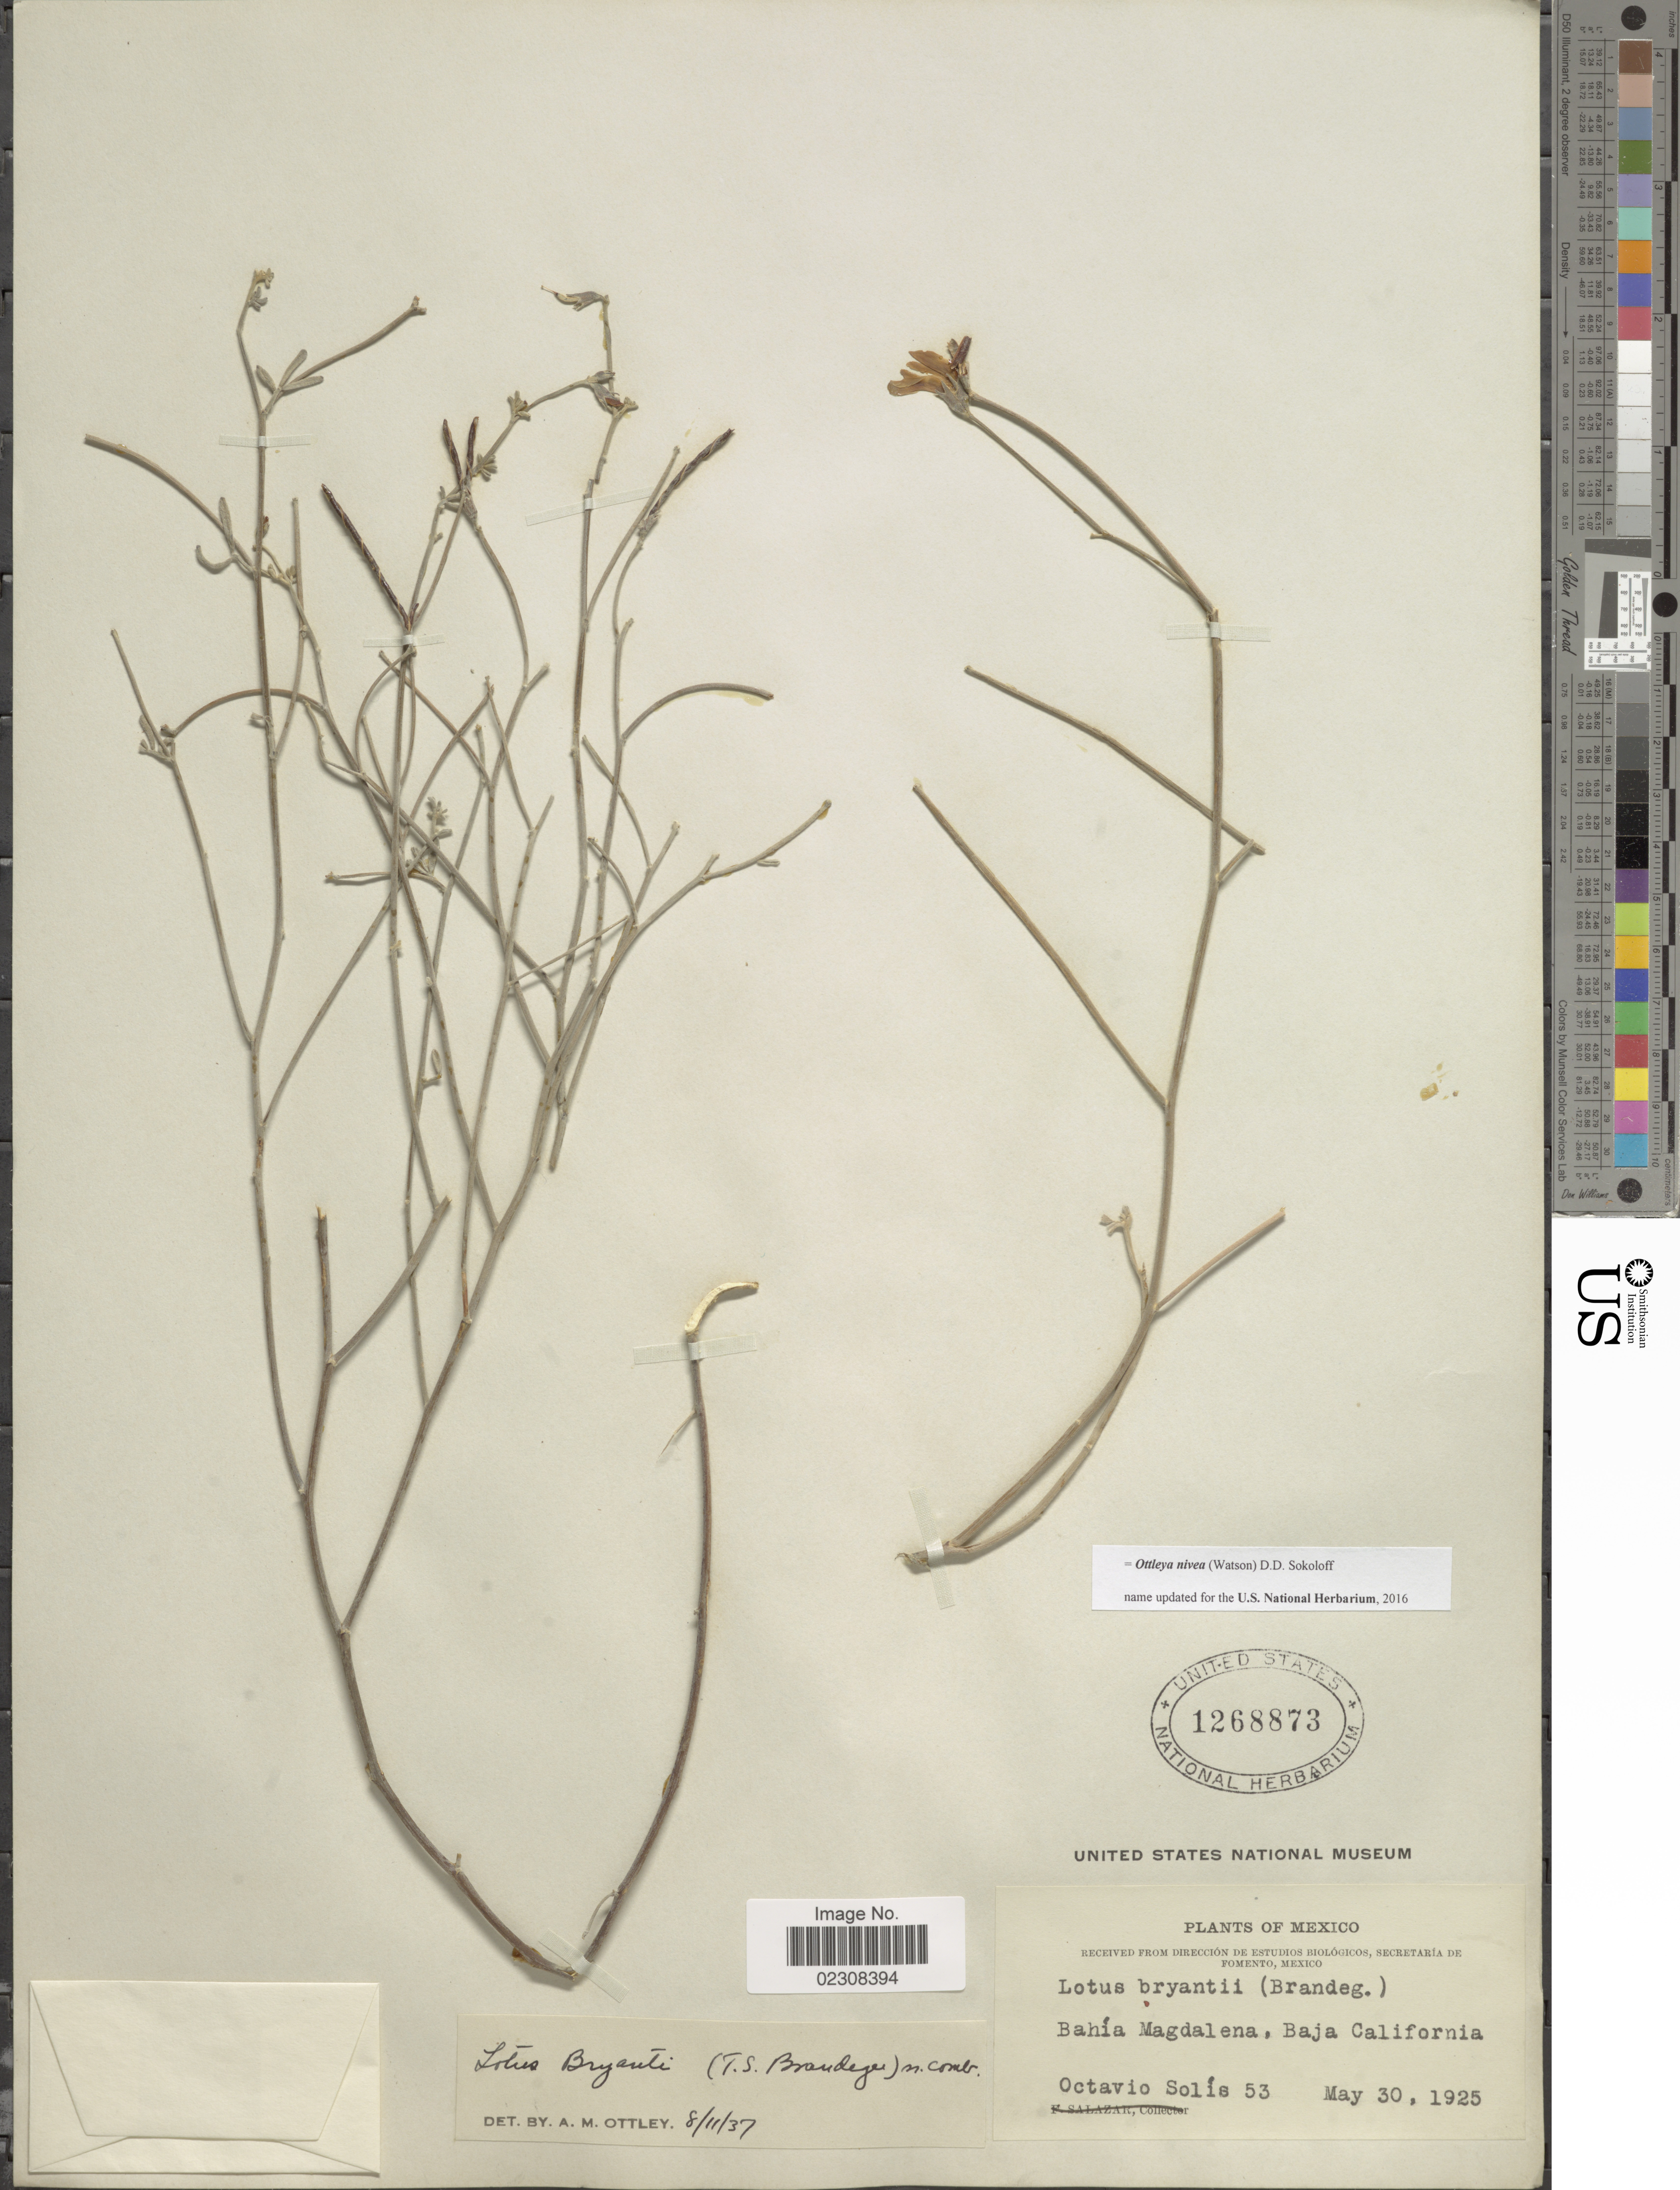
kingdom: Plantae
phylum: Tracheophyta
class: Magnoliopsida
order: Fabales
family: Fabaceae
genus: Ottleya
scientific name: Ottleya nivea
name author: (Watson) D.D. Sokoloff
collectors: O. Solis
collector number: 53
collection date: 1925-05-30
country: Mexico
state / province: Baja California Sur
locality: Bahía Magdalena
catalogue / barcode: US 1268873